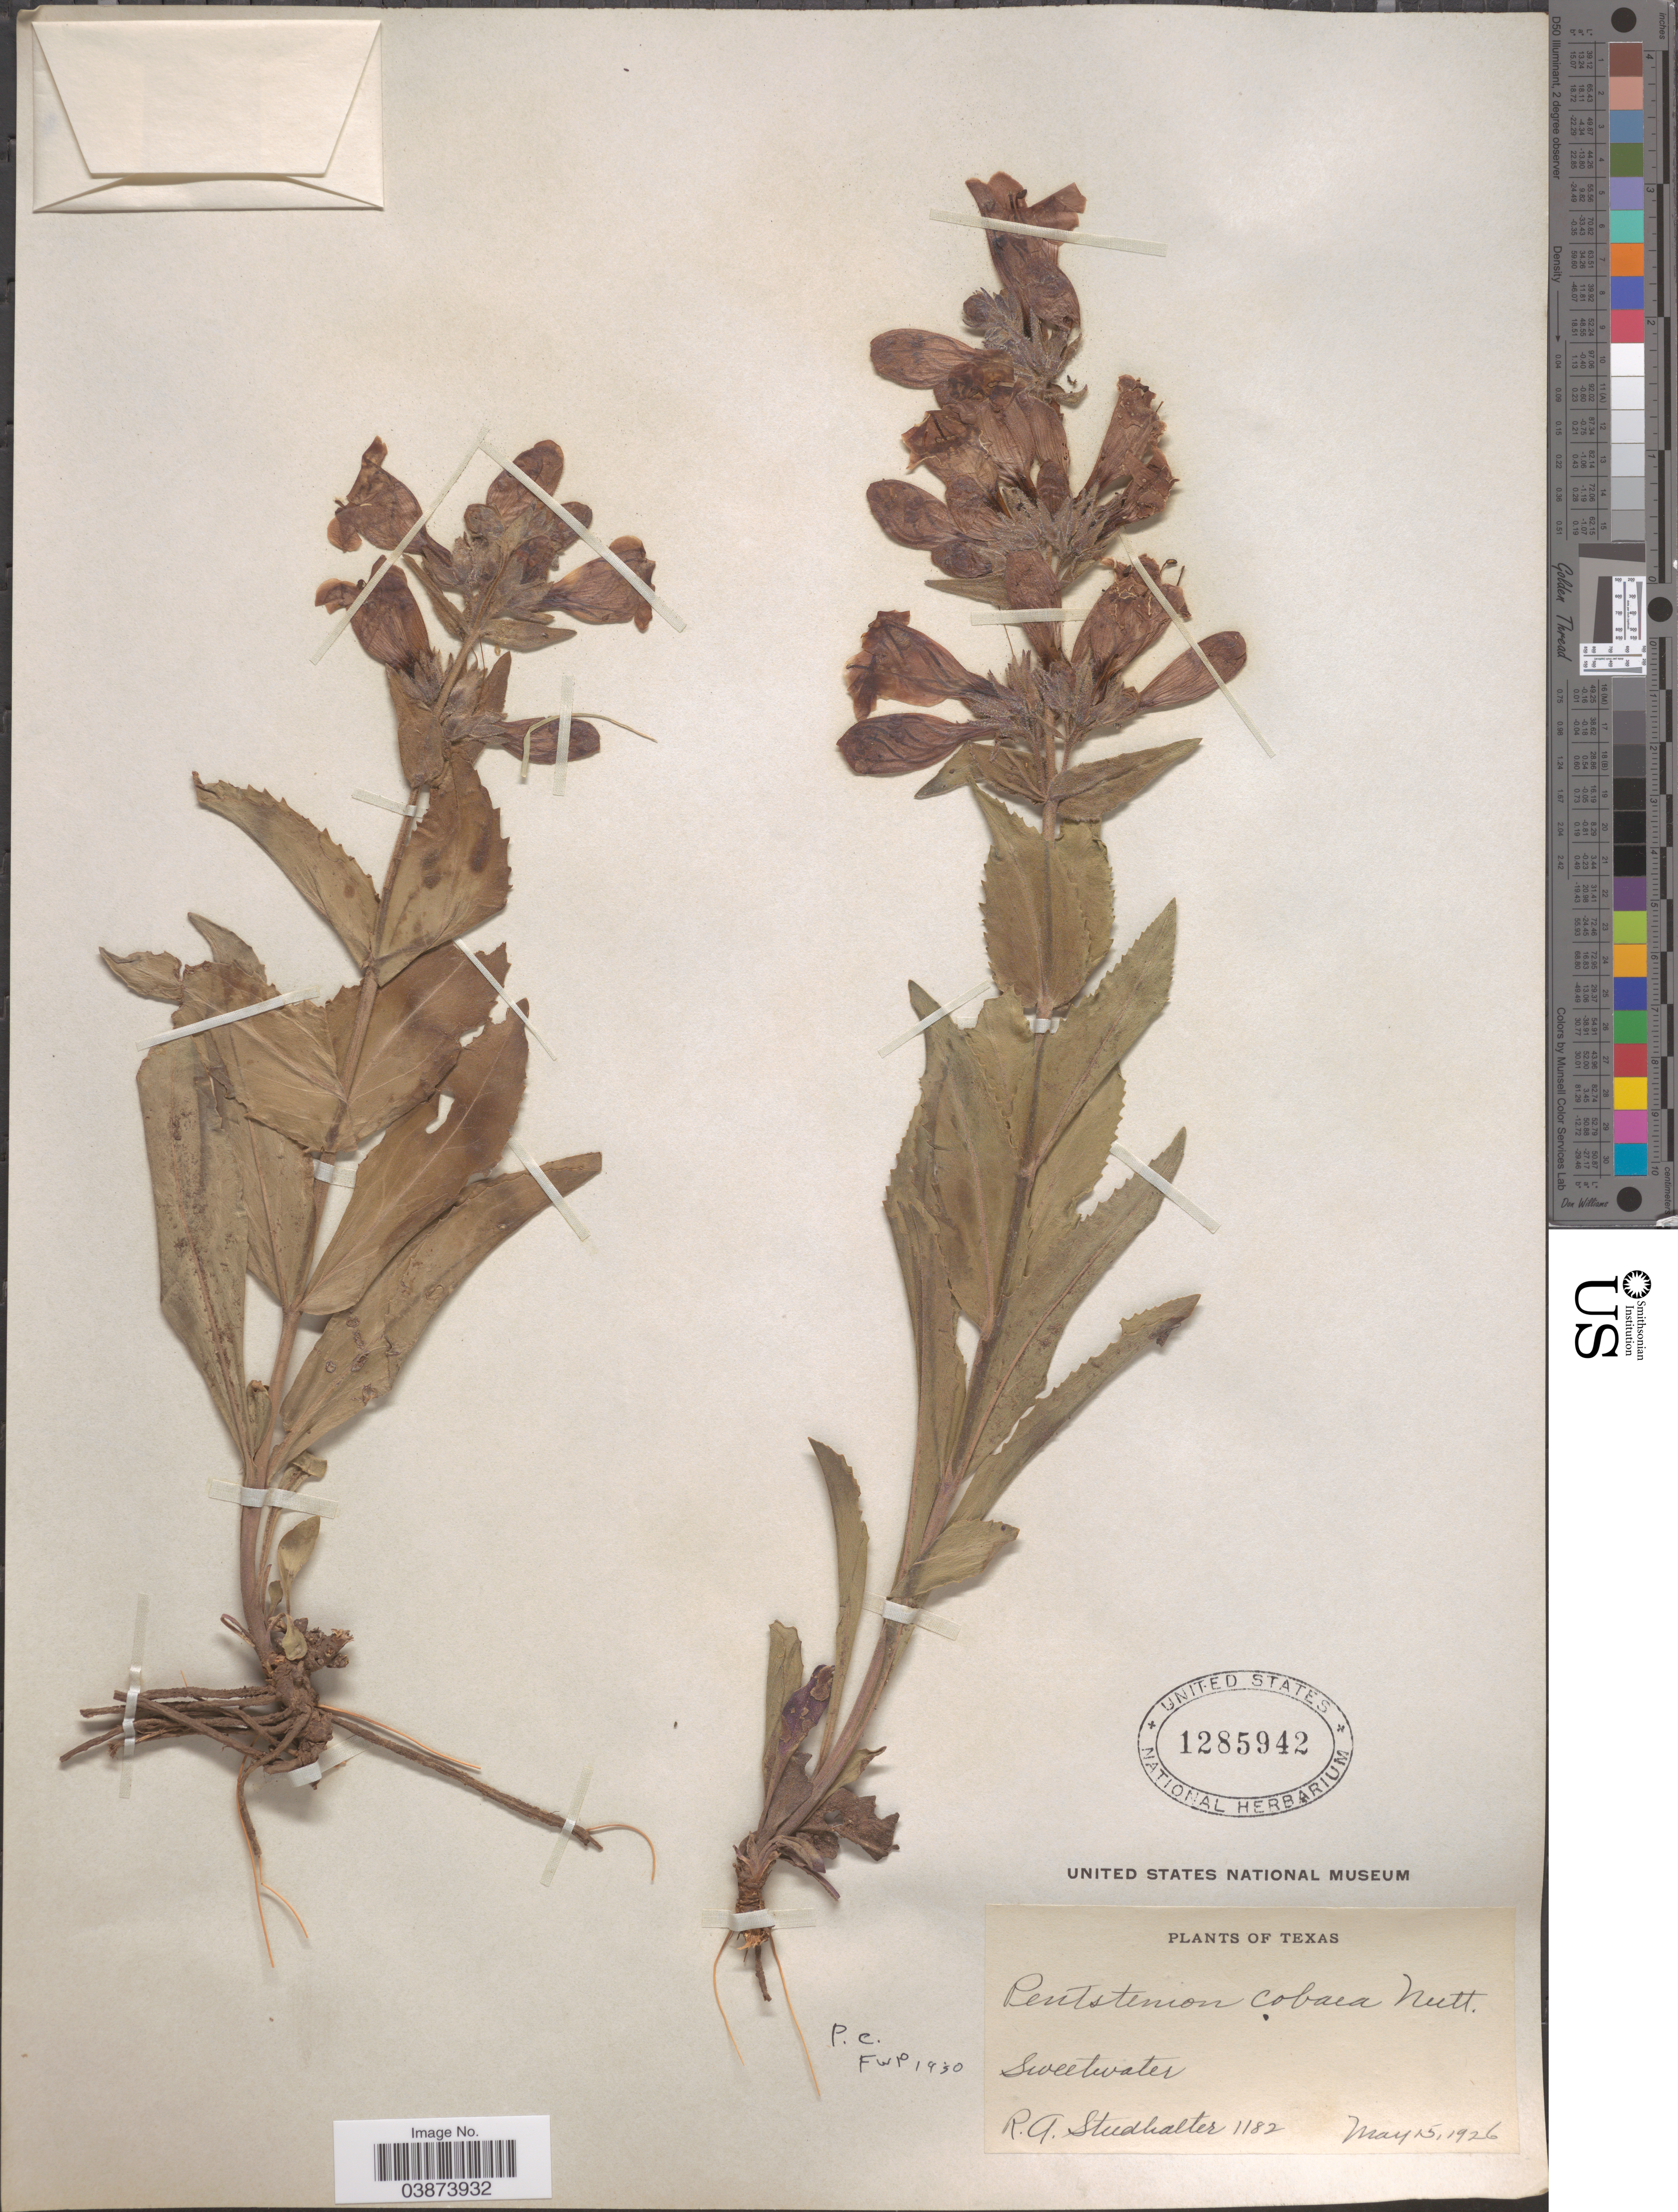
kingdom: Plantae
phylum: Tracheophyta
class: Magnoliopsida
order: Lamiales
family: Plantaginaceae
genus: Penstemon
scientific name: Penstemon cobaea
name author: (Nutt.)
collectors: R. Studhalter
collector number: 1182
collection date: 1926-05-15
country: United States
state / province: Texas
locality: Sweetwater.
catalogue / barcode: US 1285942